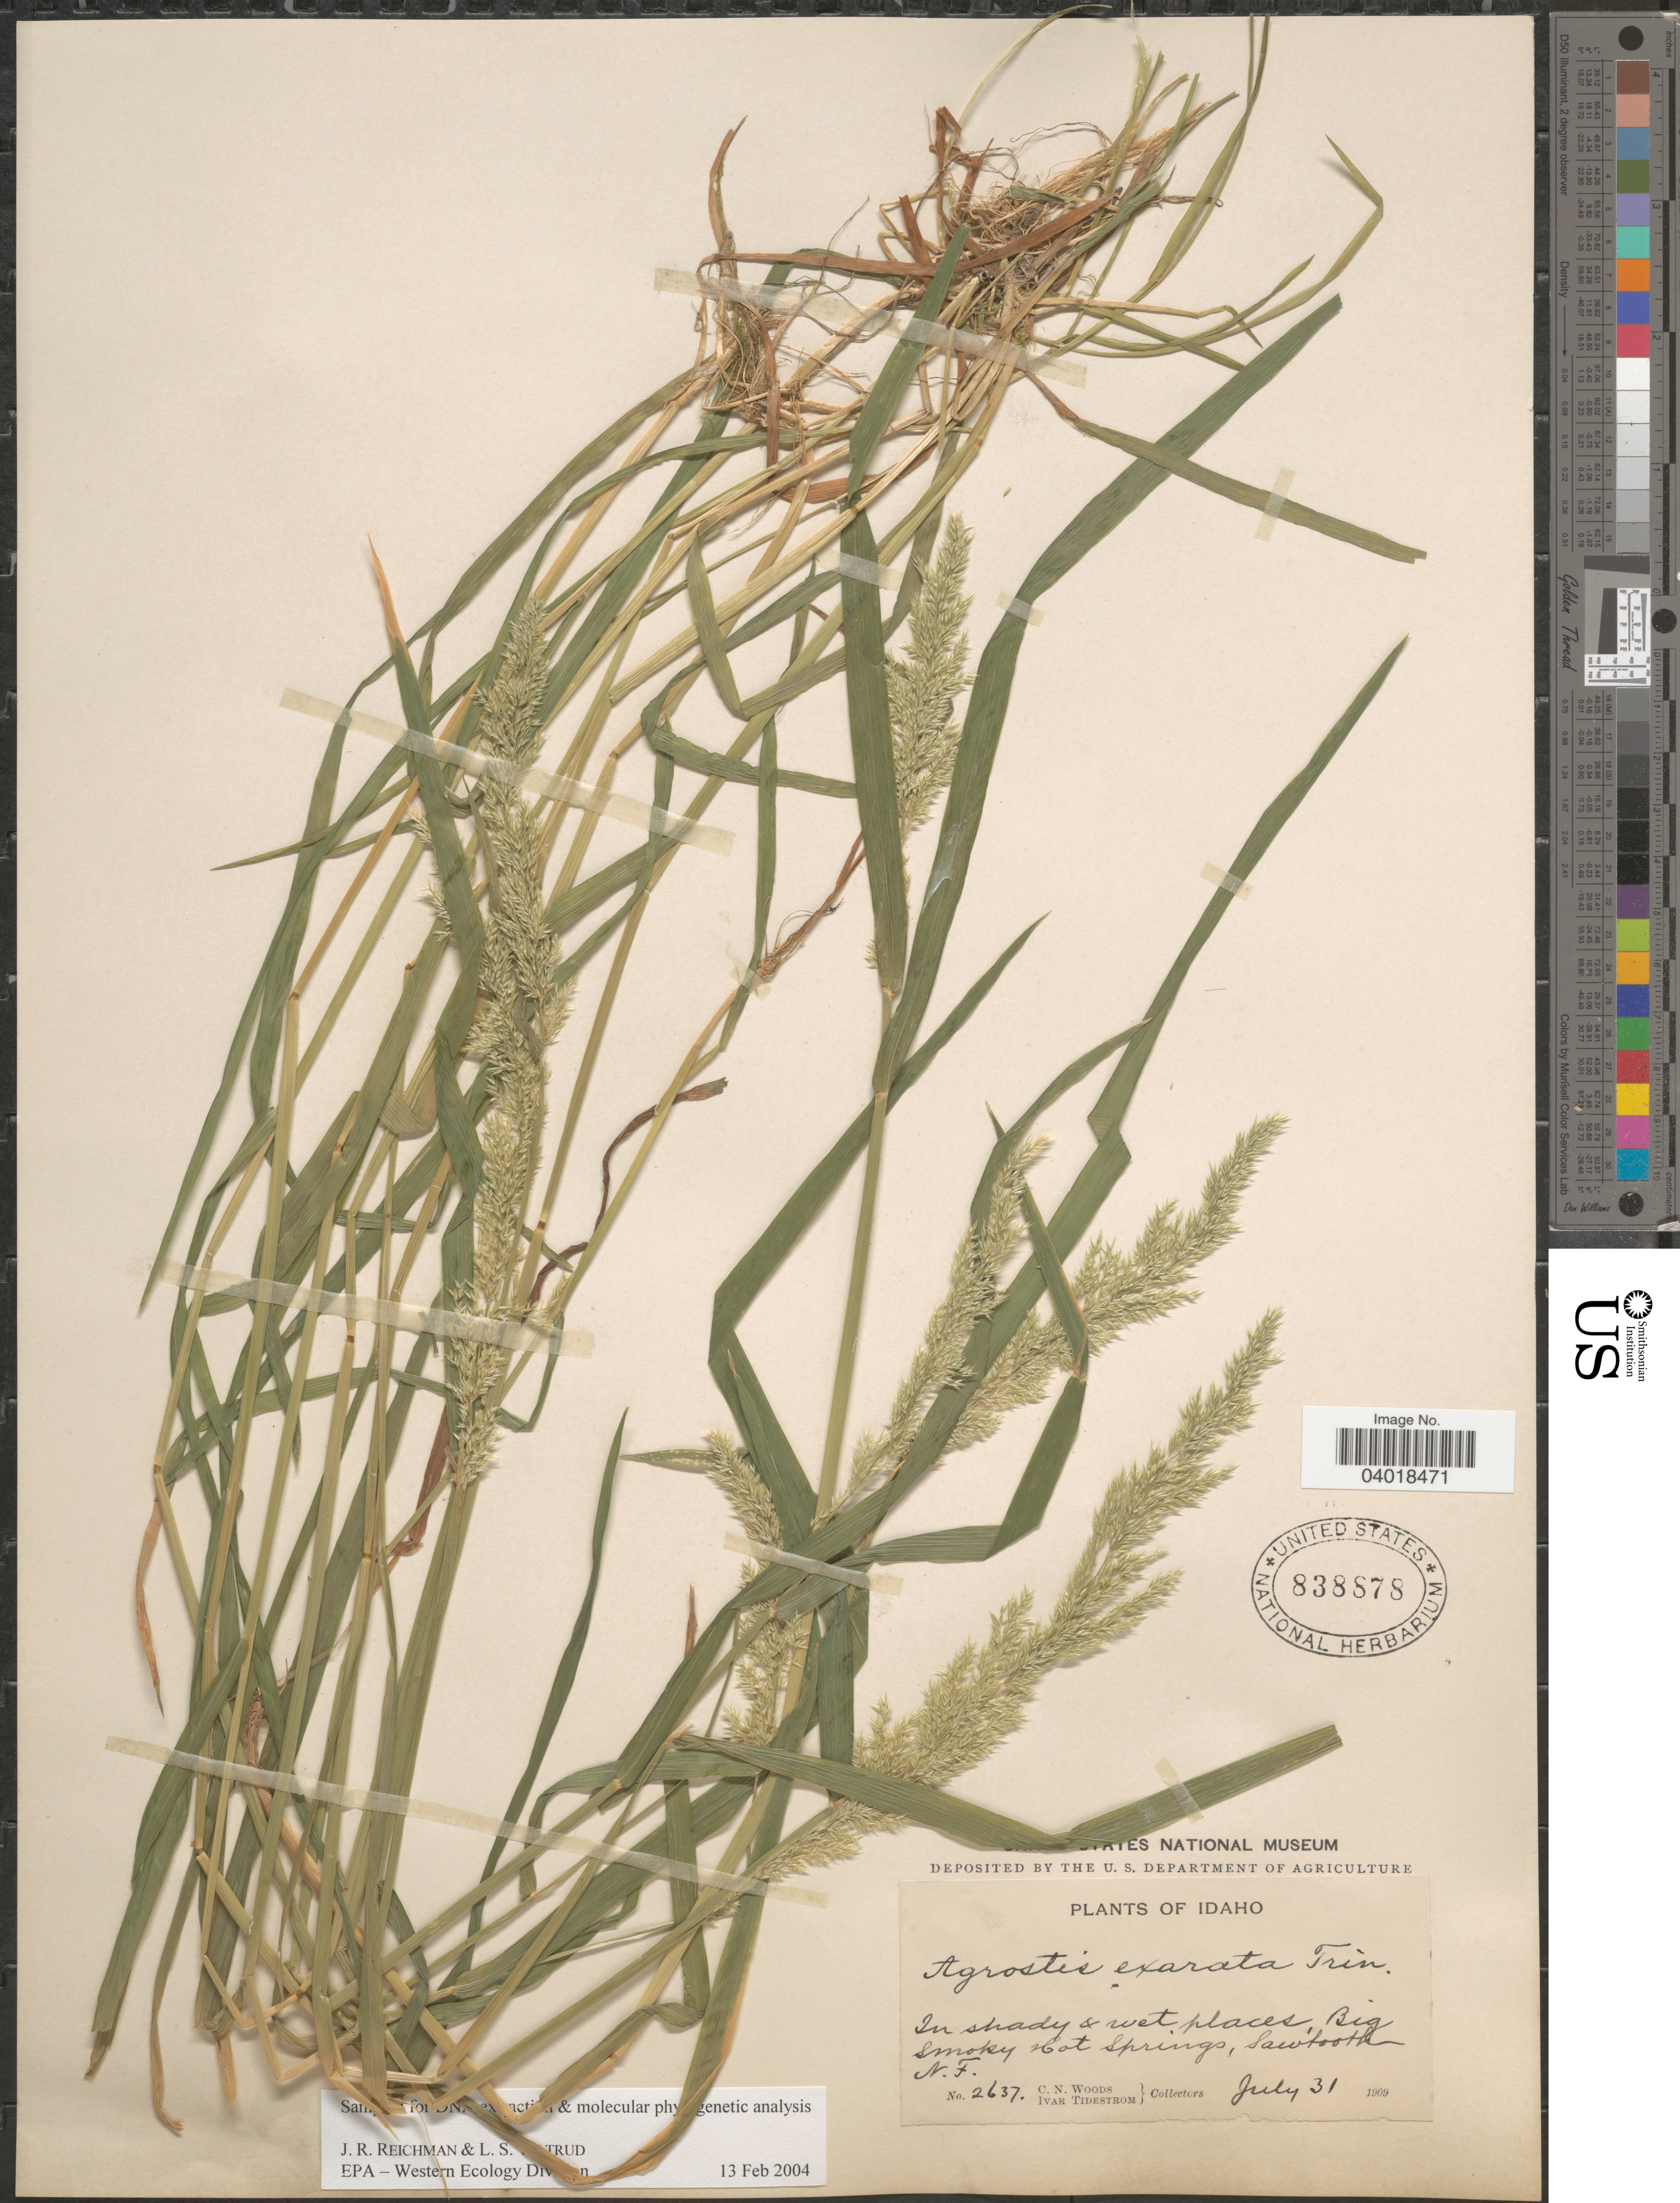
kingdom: Plantae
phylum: Tracheophyta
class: Liliopsida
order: Poales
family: Poaceae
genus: Agrostis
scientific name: Agrostis exarata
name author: Trin.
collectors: C. Woods & I. F. Tidestrom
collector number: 2637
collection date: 1909-07-31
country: United States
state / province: Idaho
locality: Big Smoky Hot Springs, Sawtooth N. F.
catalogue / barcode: US 838878